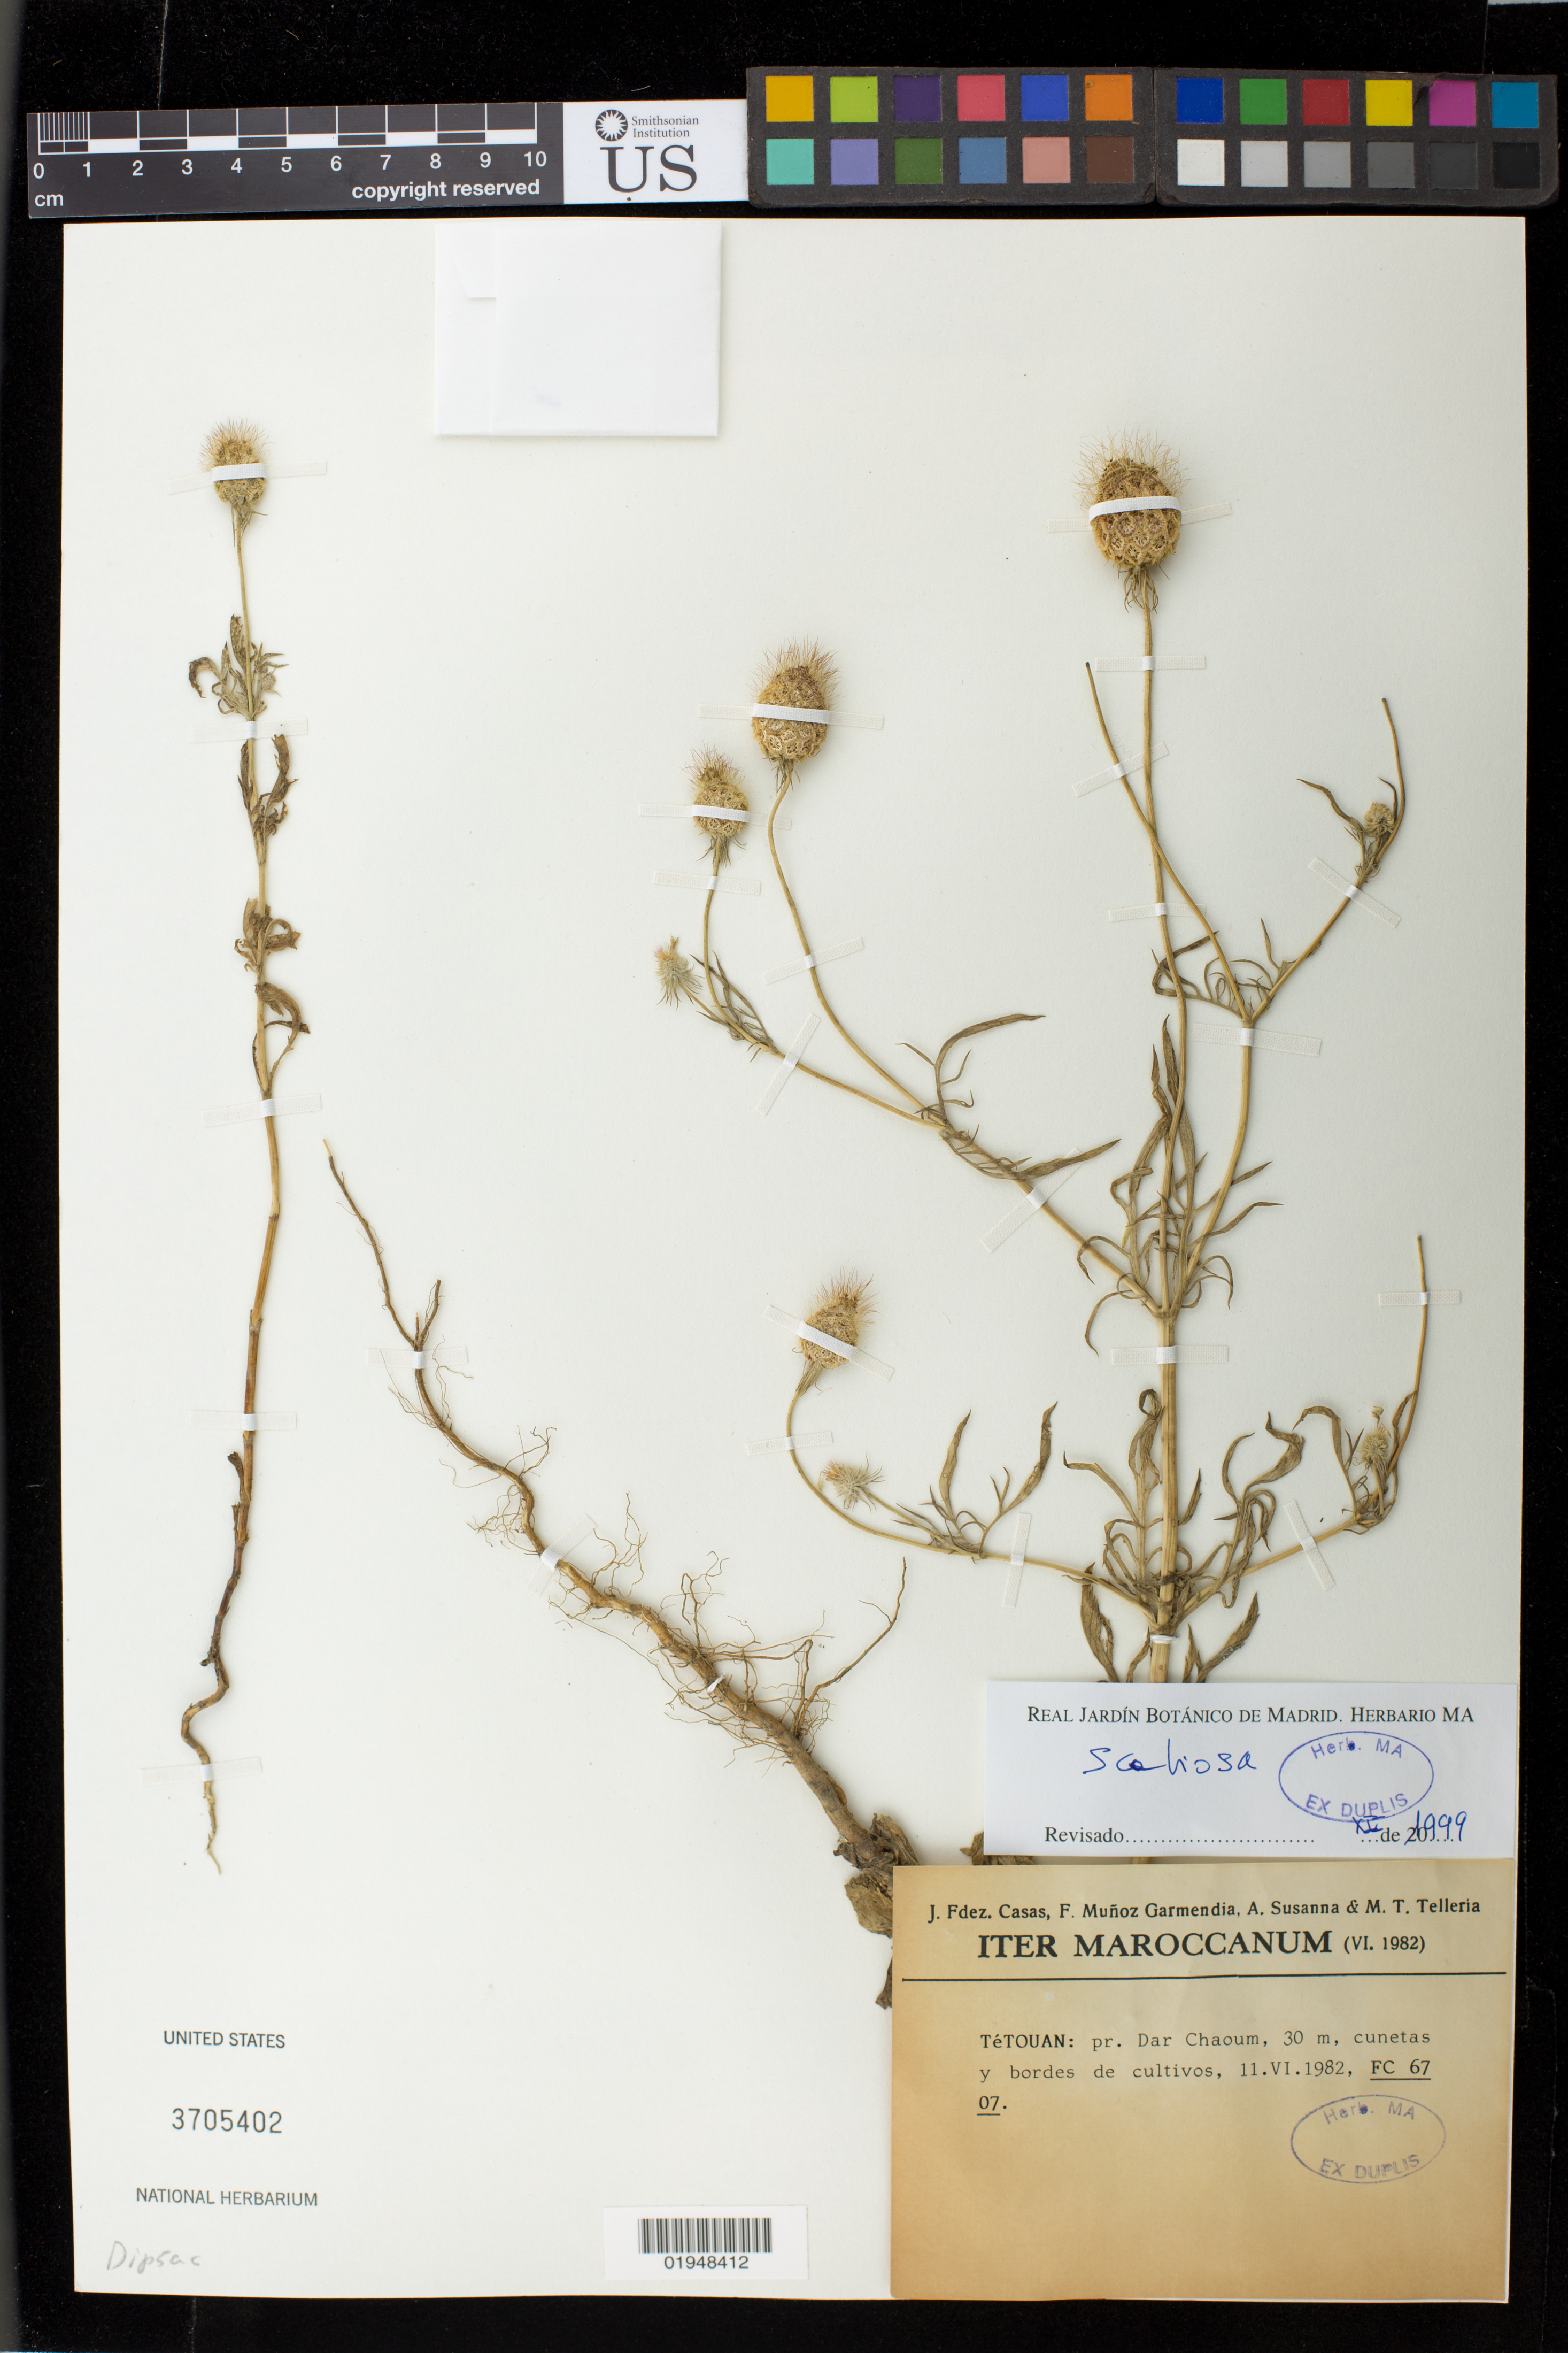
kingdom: Plantae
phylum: Tracheophyta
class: Magnoliopsida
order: Dipsacales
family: Caprifoliaceae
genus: Scabiosa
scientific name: Scabiosa sp.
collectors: J. Casas, F. Muñoz Garmendia, A. Susanna & M. Telleria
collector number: FC 6707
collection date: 1982-04-11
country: Morocco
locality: TeTouan, pr. Dar Chaoum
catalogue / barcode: US 3705402